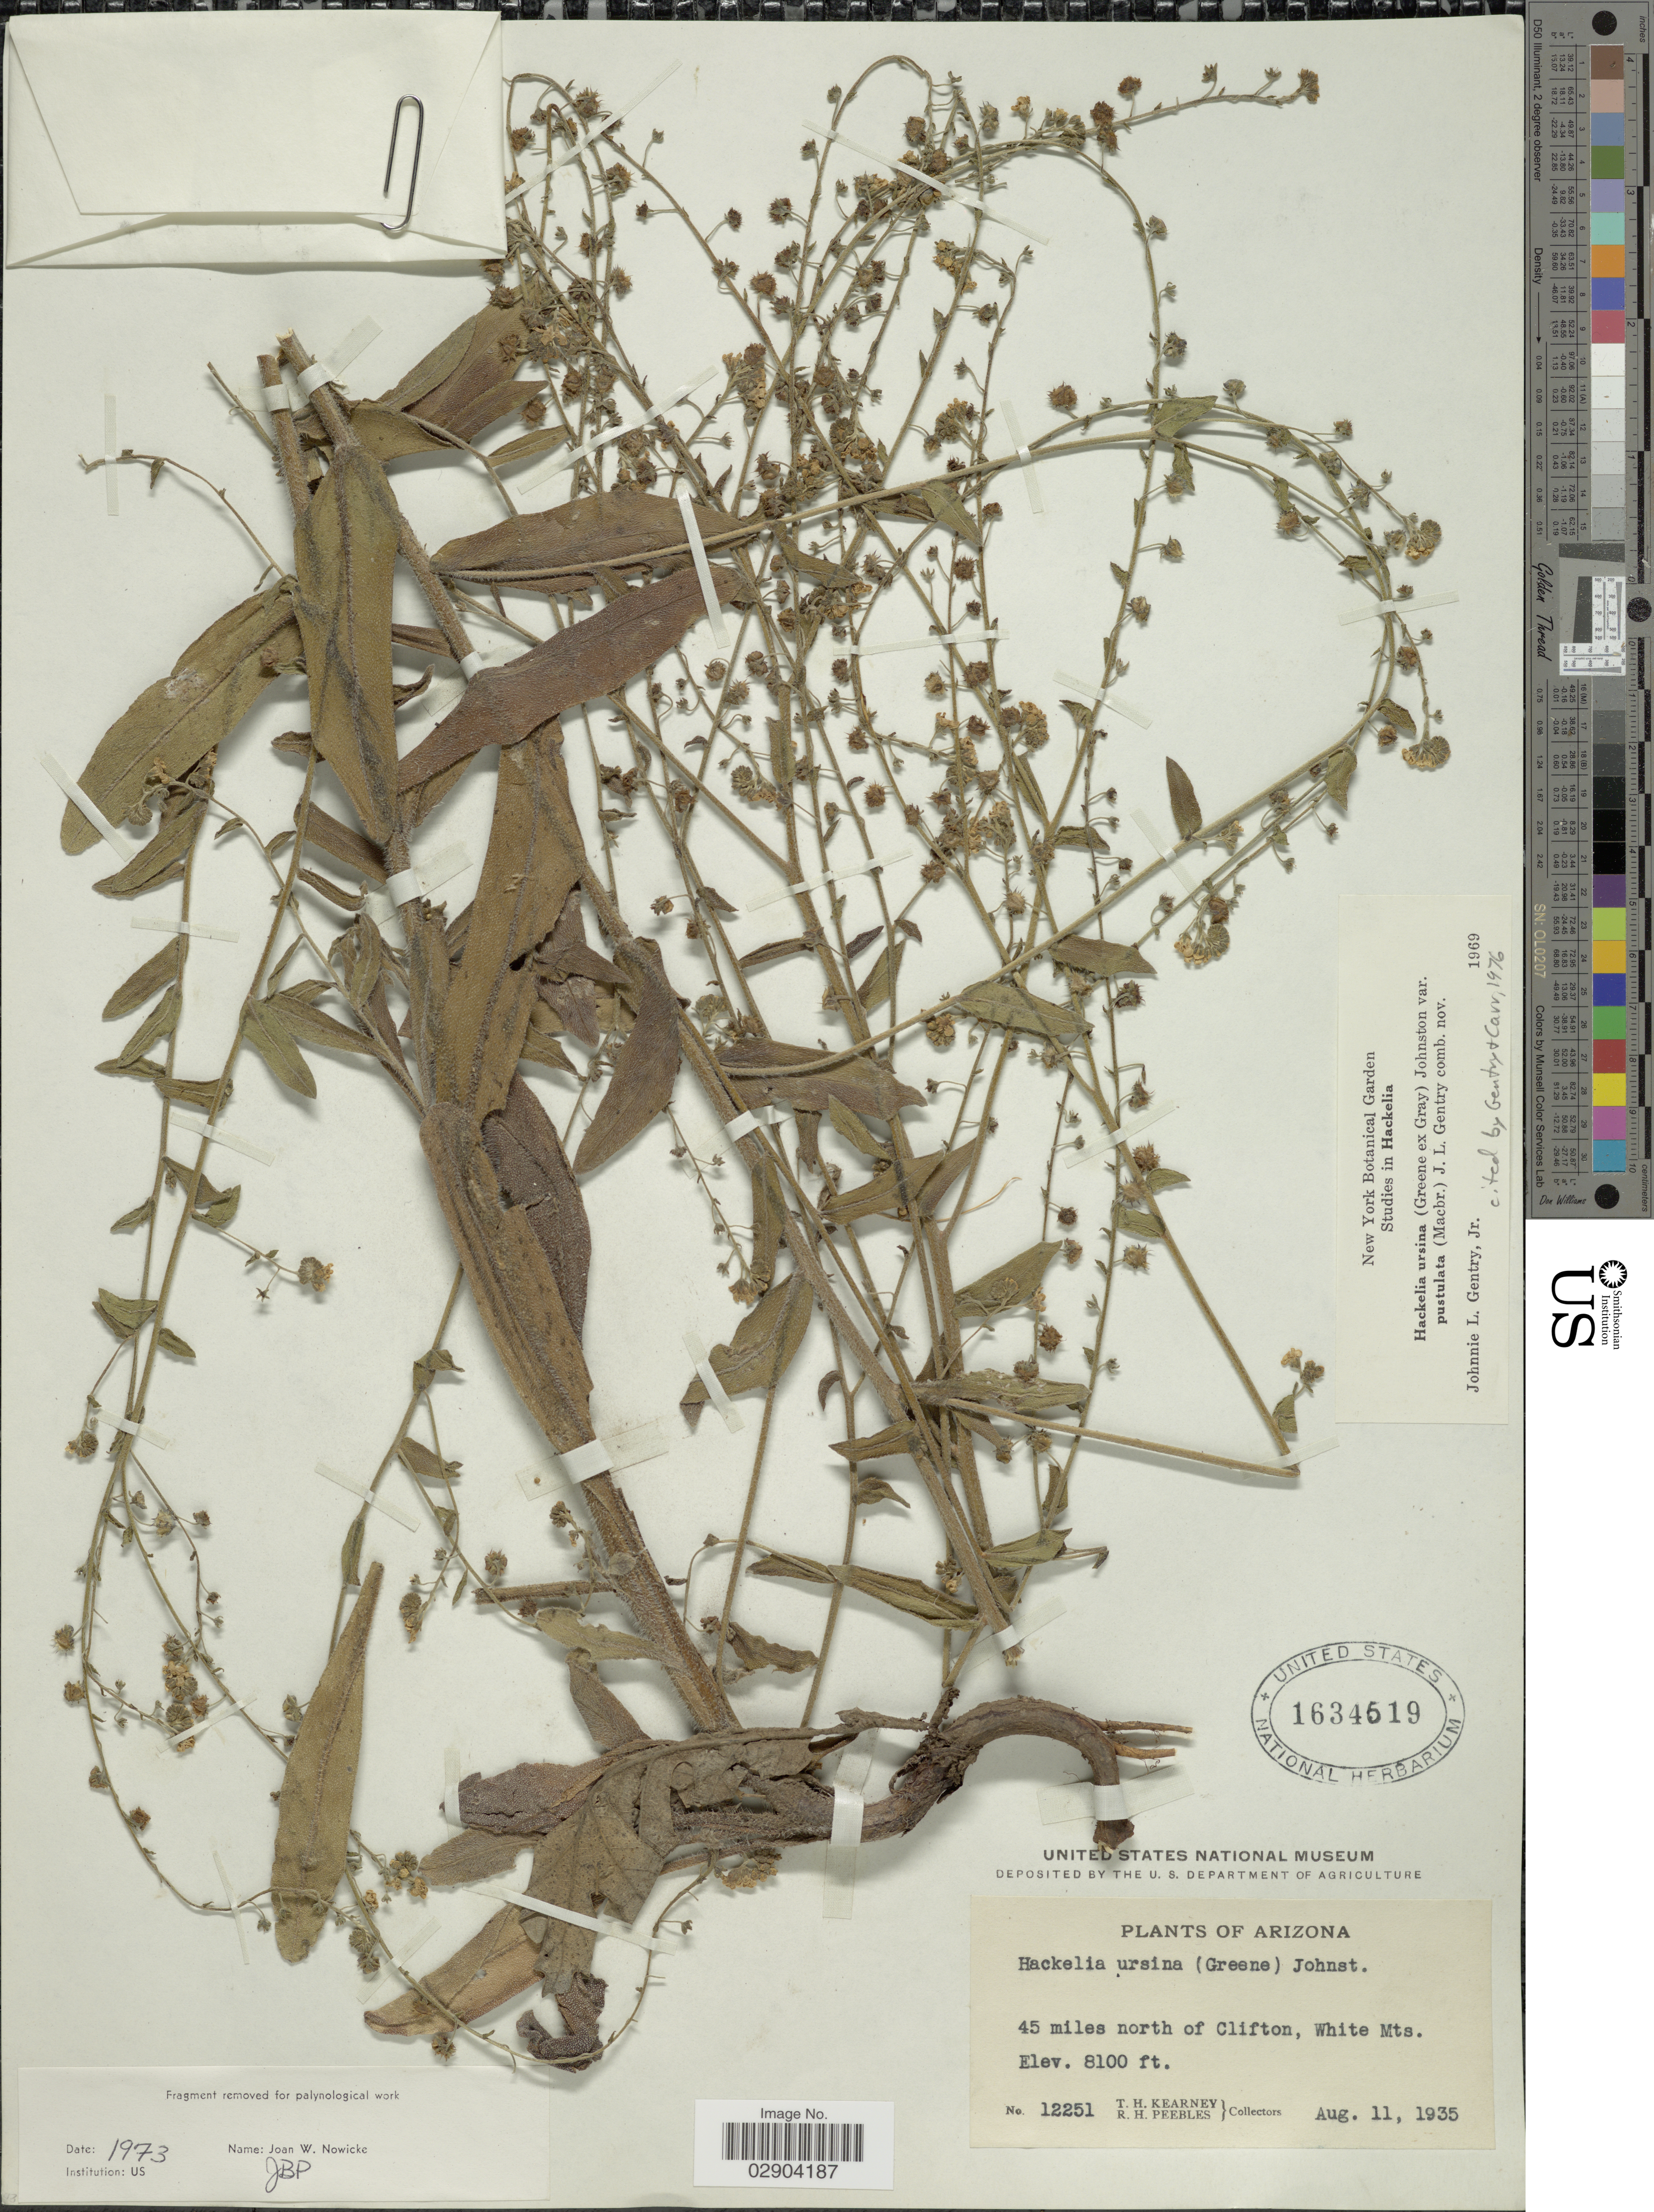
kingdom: Plantae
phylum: Tracheophyta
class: Magnoliopsida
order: Boraginales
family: Boraginaceae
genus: Hackelia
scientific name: Hackelia ursina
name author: (Greene ex A. Gray) I.M. Johnst.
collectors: T. H. Kearney & R. H. Peebles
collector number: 12251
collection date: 1935-08-11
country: United States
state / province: Arizona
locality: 45 miles north of Clifton, White Mts.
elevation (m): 2469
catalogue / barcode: US 1634519